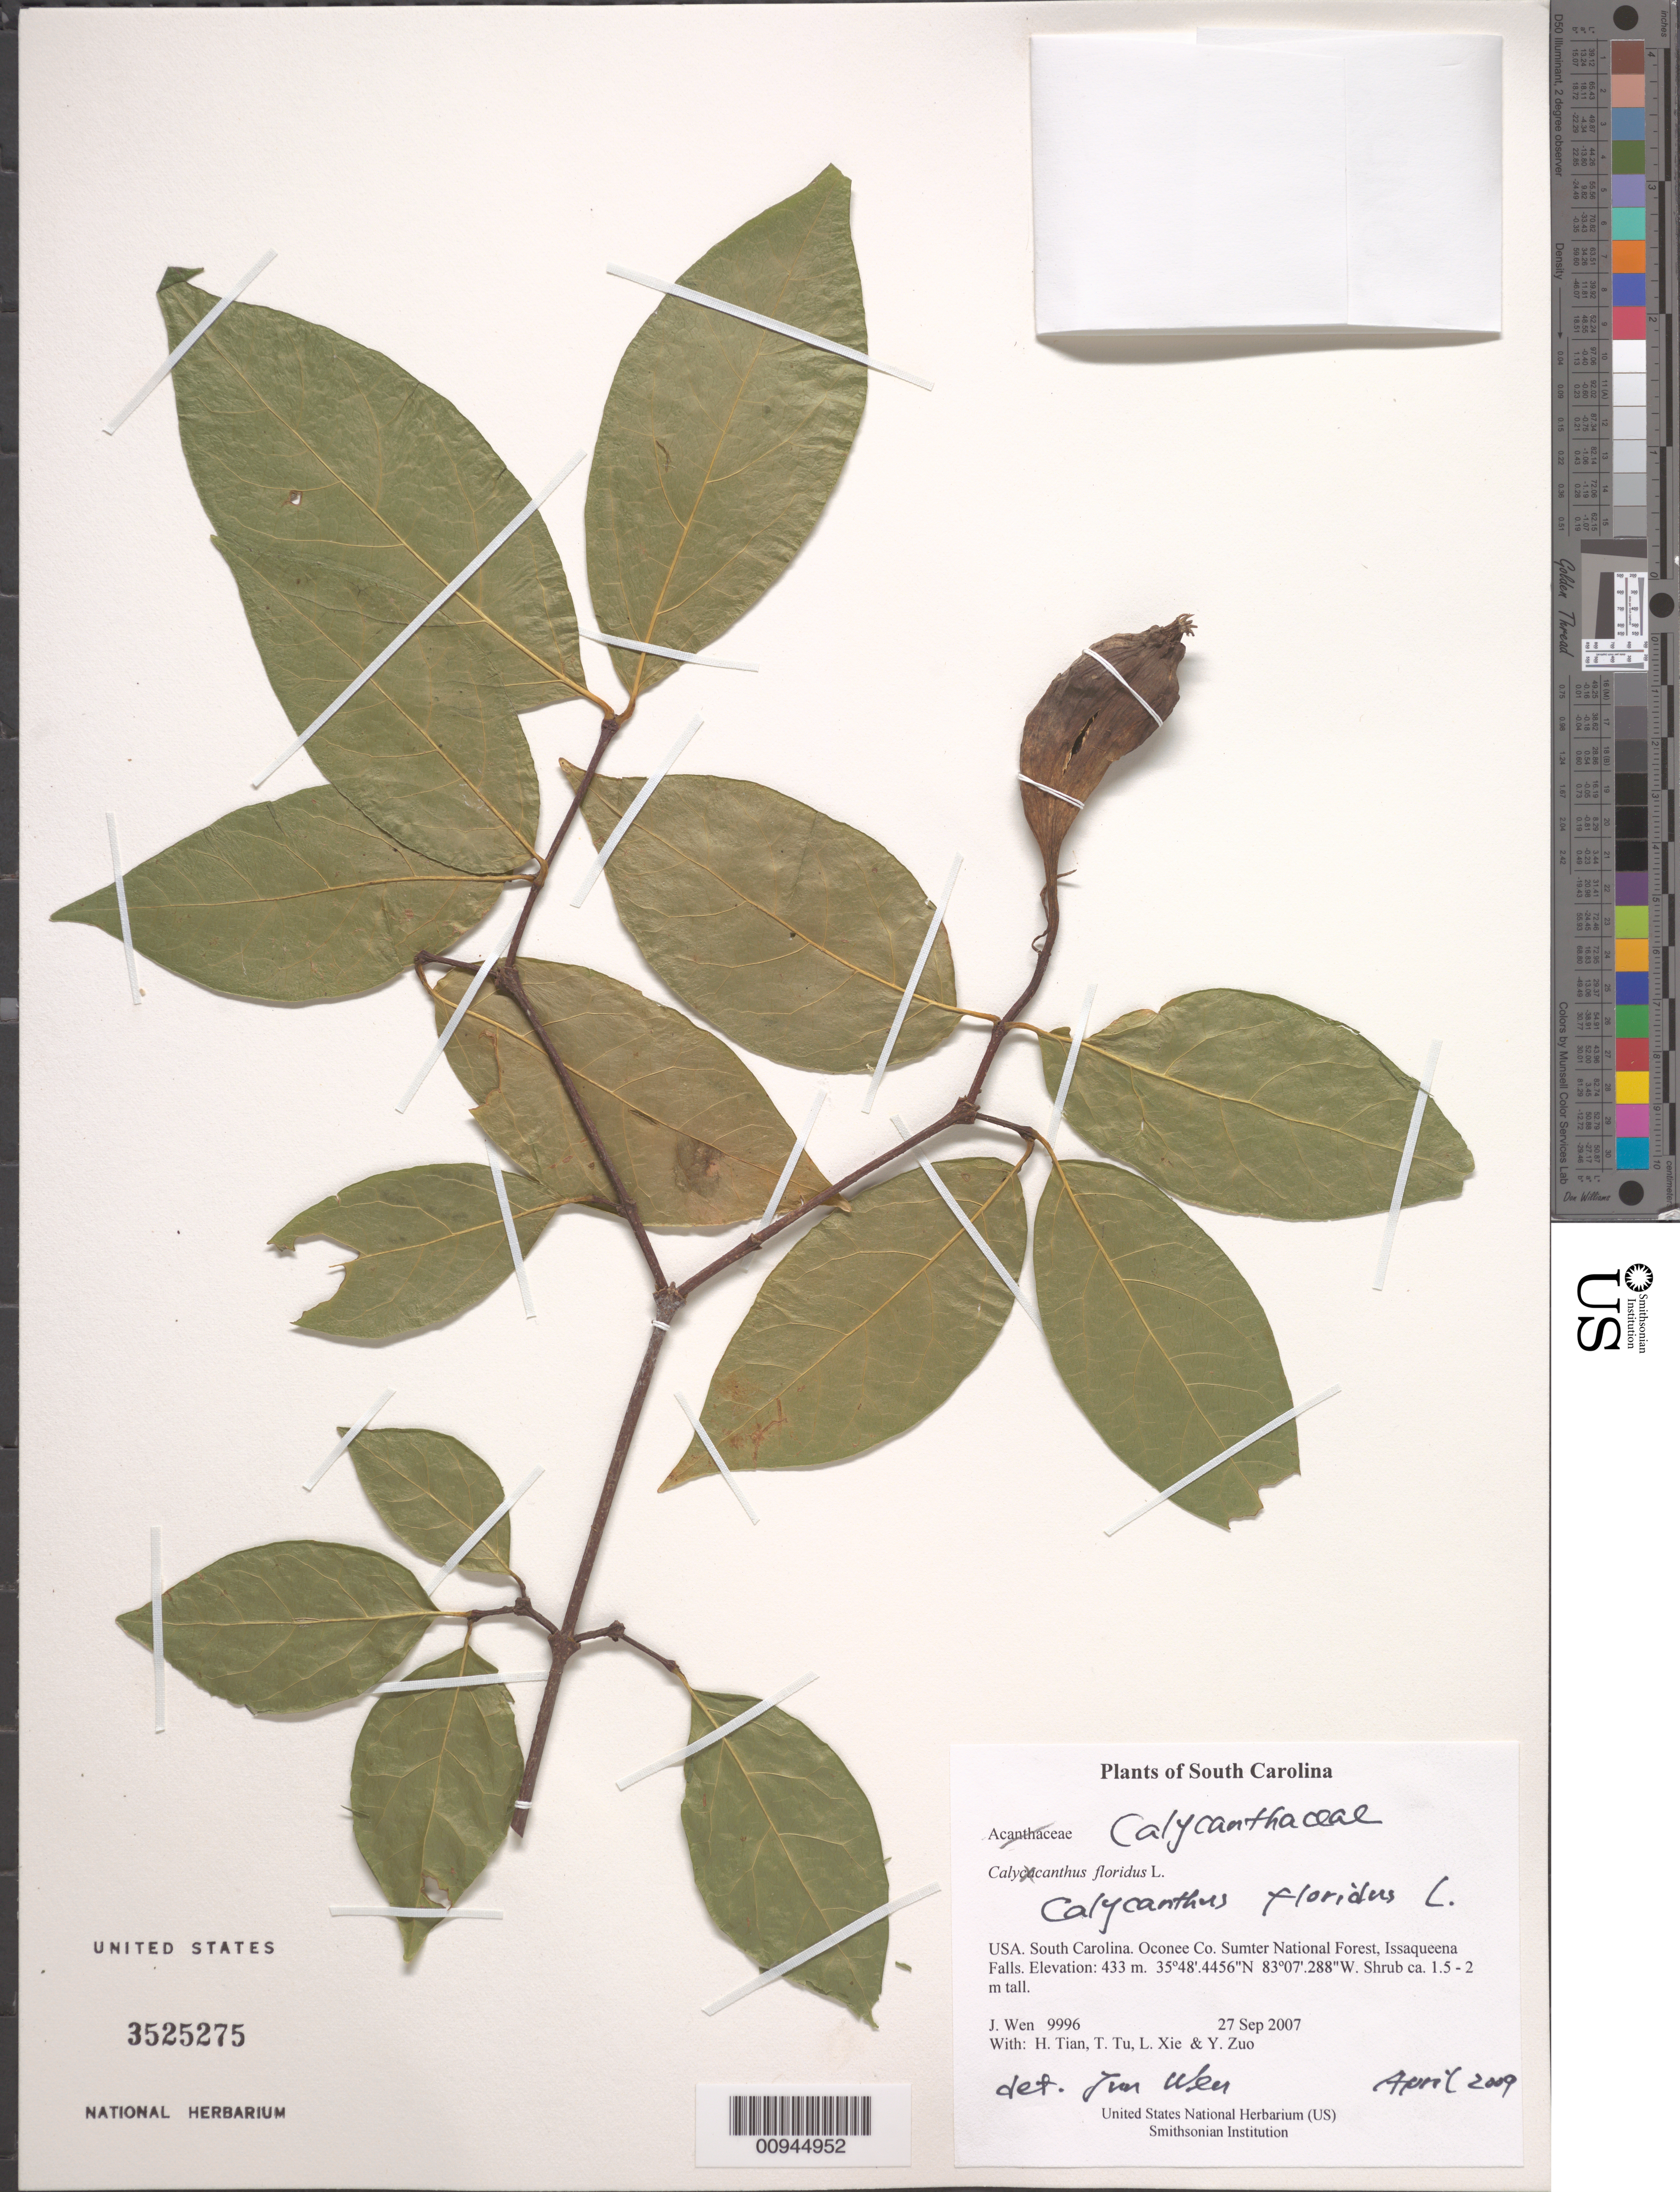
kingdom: Plantae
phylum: Tracheophyta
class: Magnoliopsida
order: Laurales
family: Calycanthaceae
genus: Calycanthus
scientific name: Calycanthus floridus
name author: L.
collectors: J. Wen, H. Tian, T. Tu, L. Xie & Y. Zuo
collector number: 9996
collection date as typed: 27 Sep 2007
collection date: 2007-09-27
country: United States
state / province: South Carolina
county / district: Oconee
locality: Sumter National Forest, Issaqueena Falls.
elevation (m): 433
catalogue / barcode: US 3525275